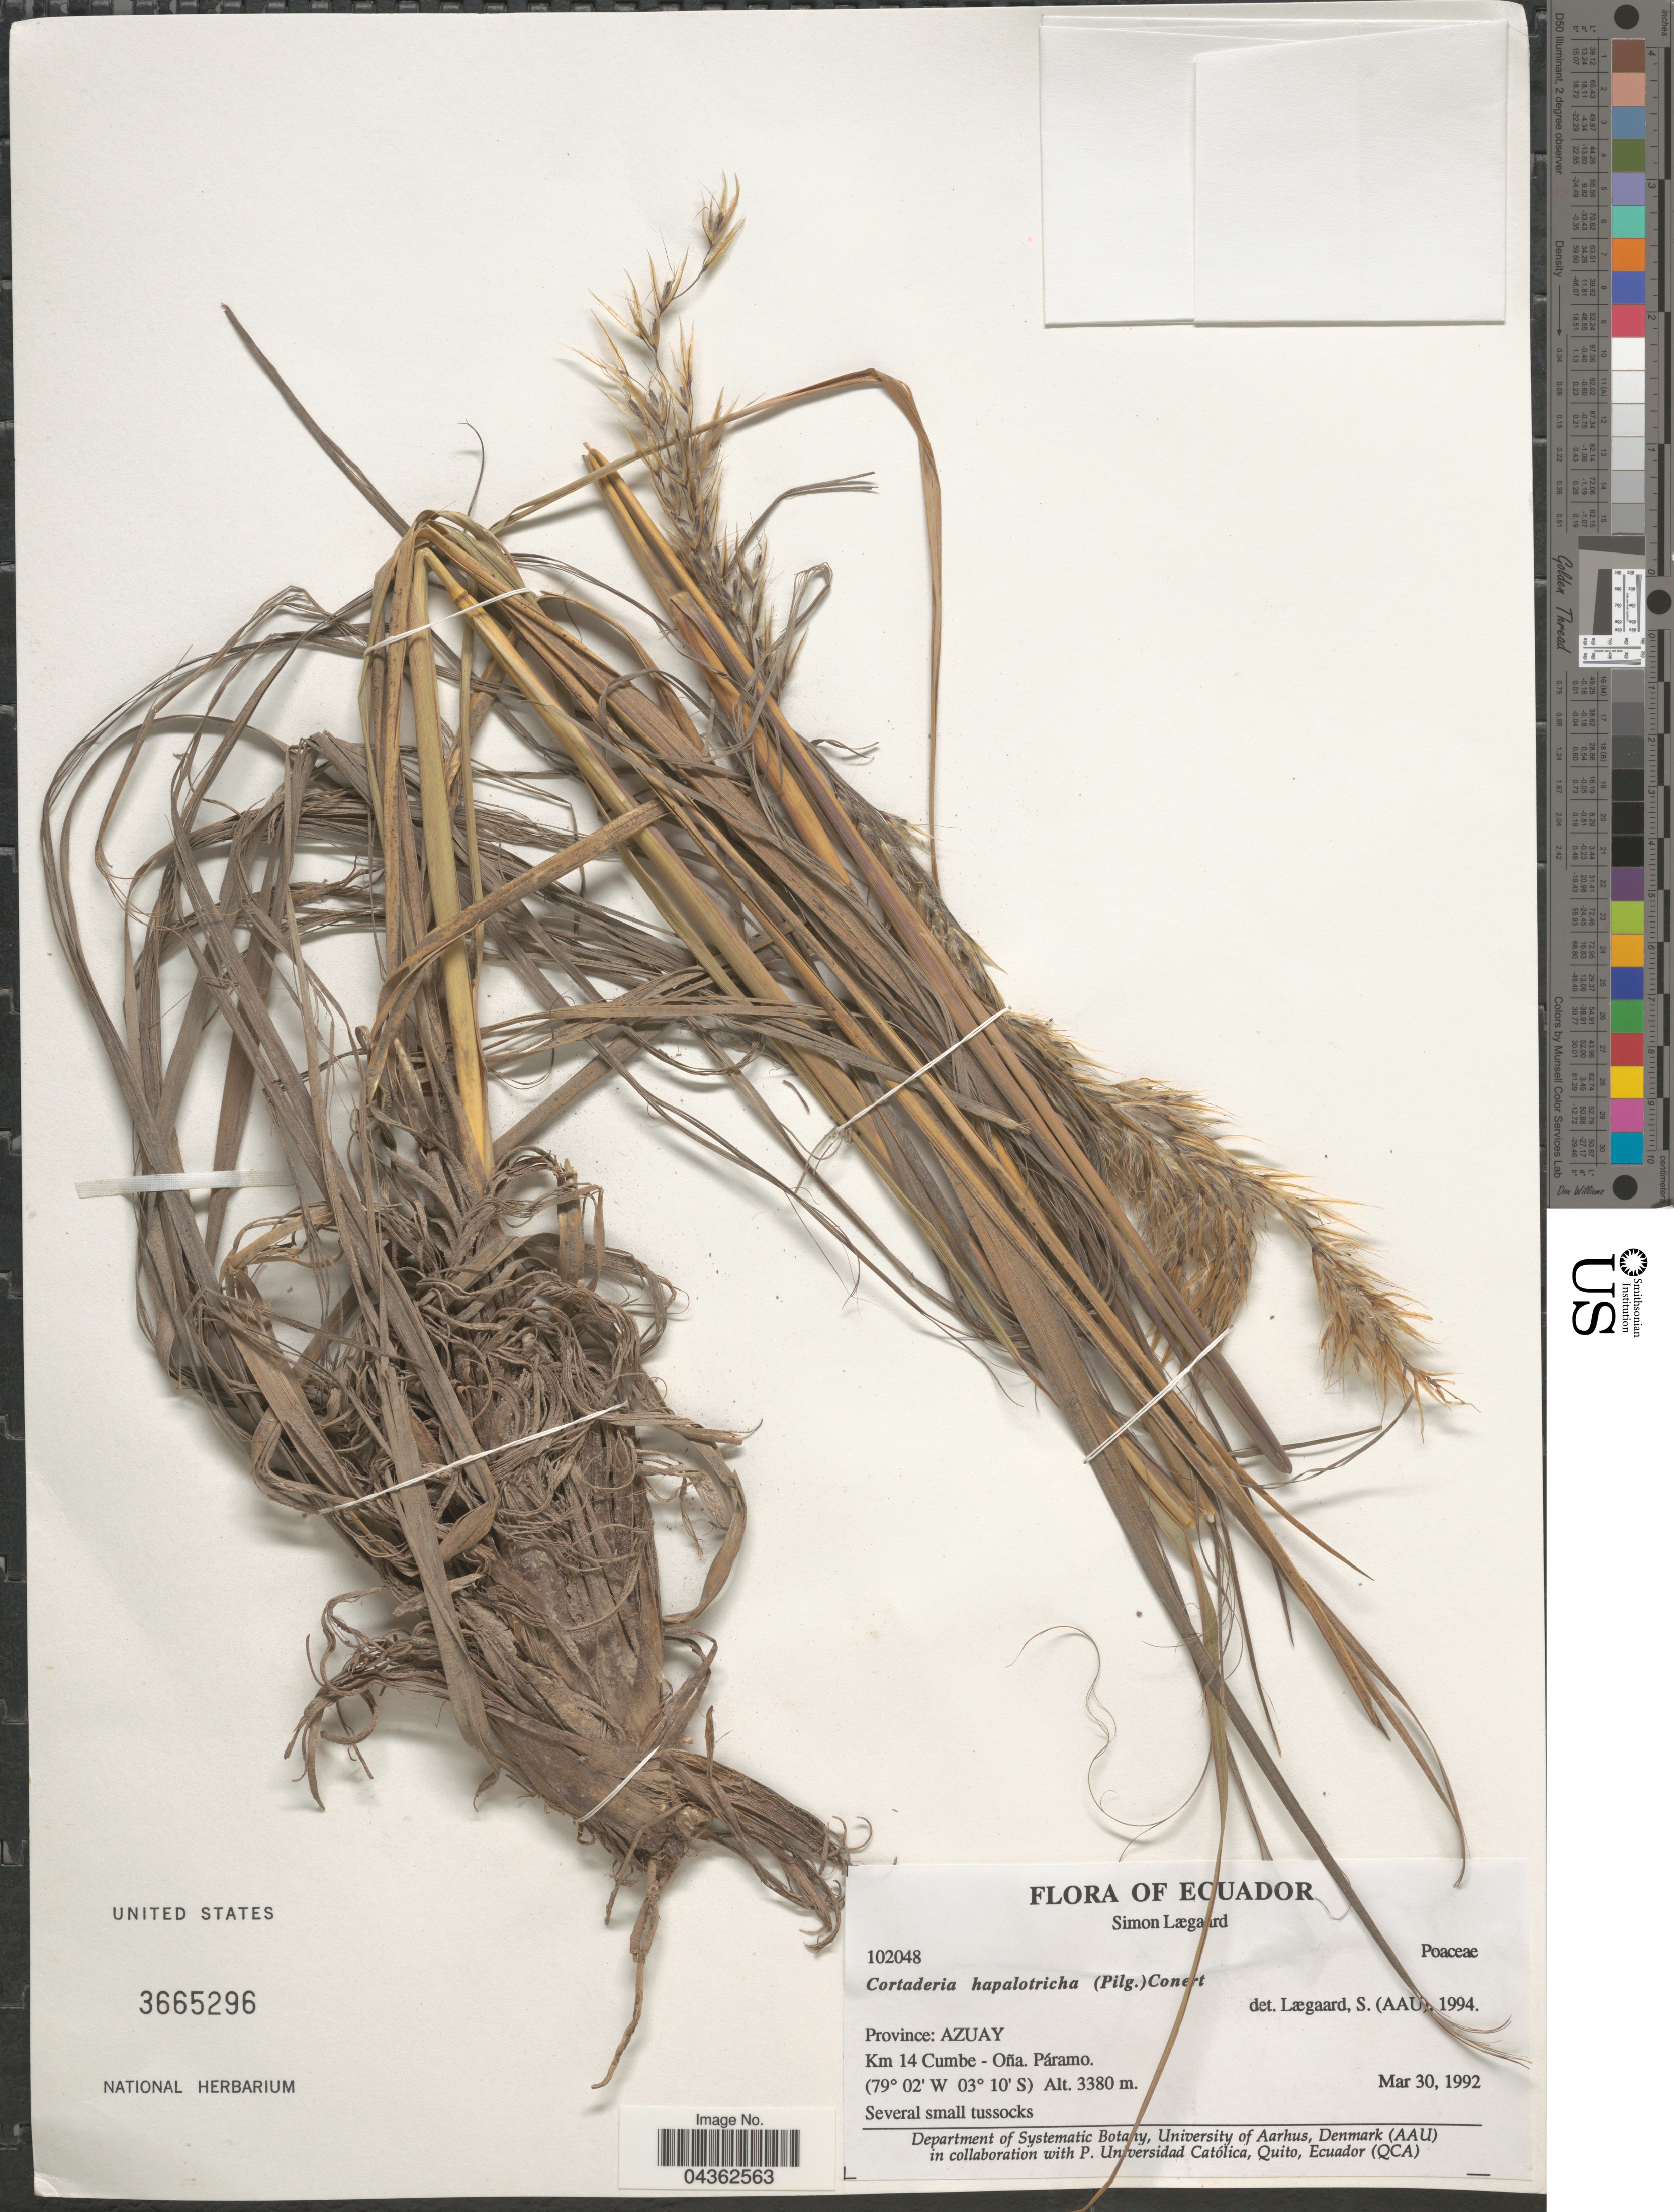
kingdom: Plantae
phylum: Tracheophyta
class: Liliopsida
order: Poales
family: Poaceae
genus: Cortaderia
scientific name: Cortaderia hapalotricha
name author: (Pilg.) Conert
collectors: S. Lægaard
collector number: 102048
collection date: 1992-03-30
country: Ecuador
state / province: Azuay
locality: Km 14 Cumbe - Oña. Páramo.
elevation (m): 3380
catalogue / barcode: US 3665296